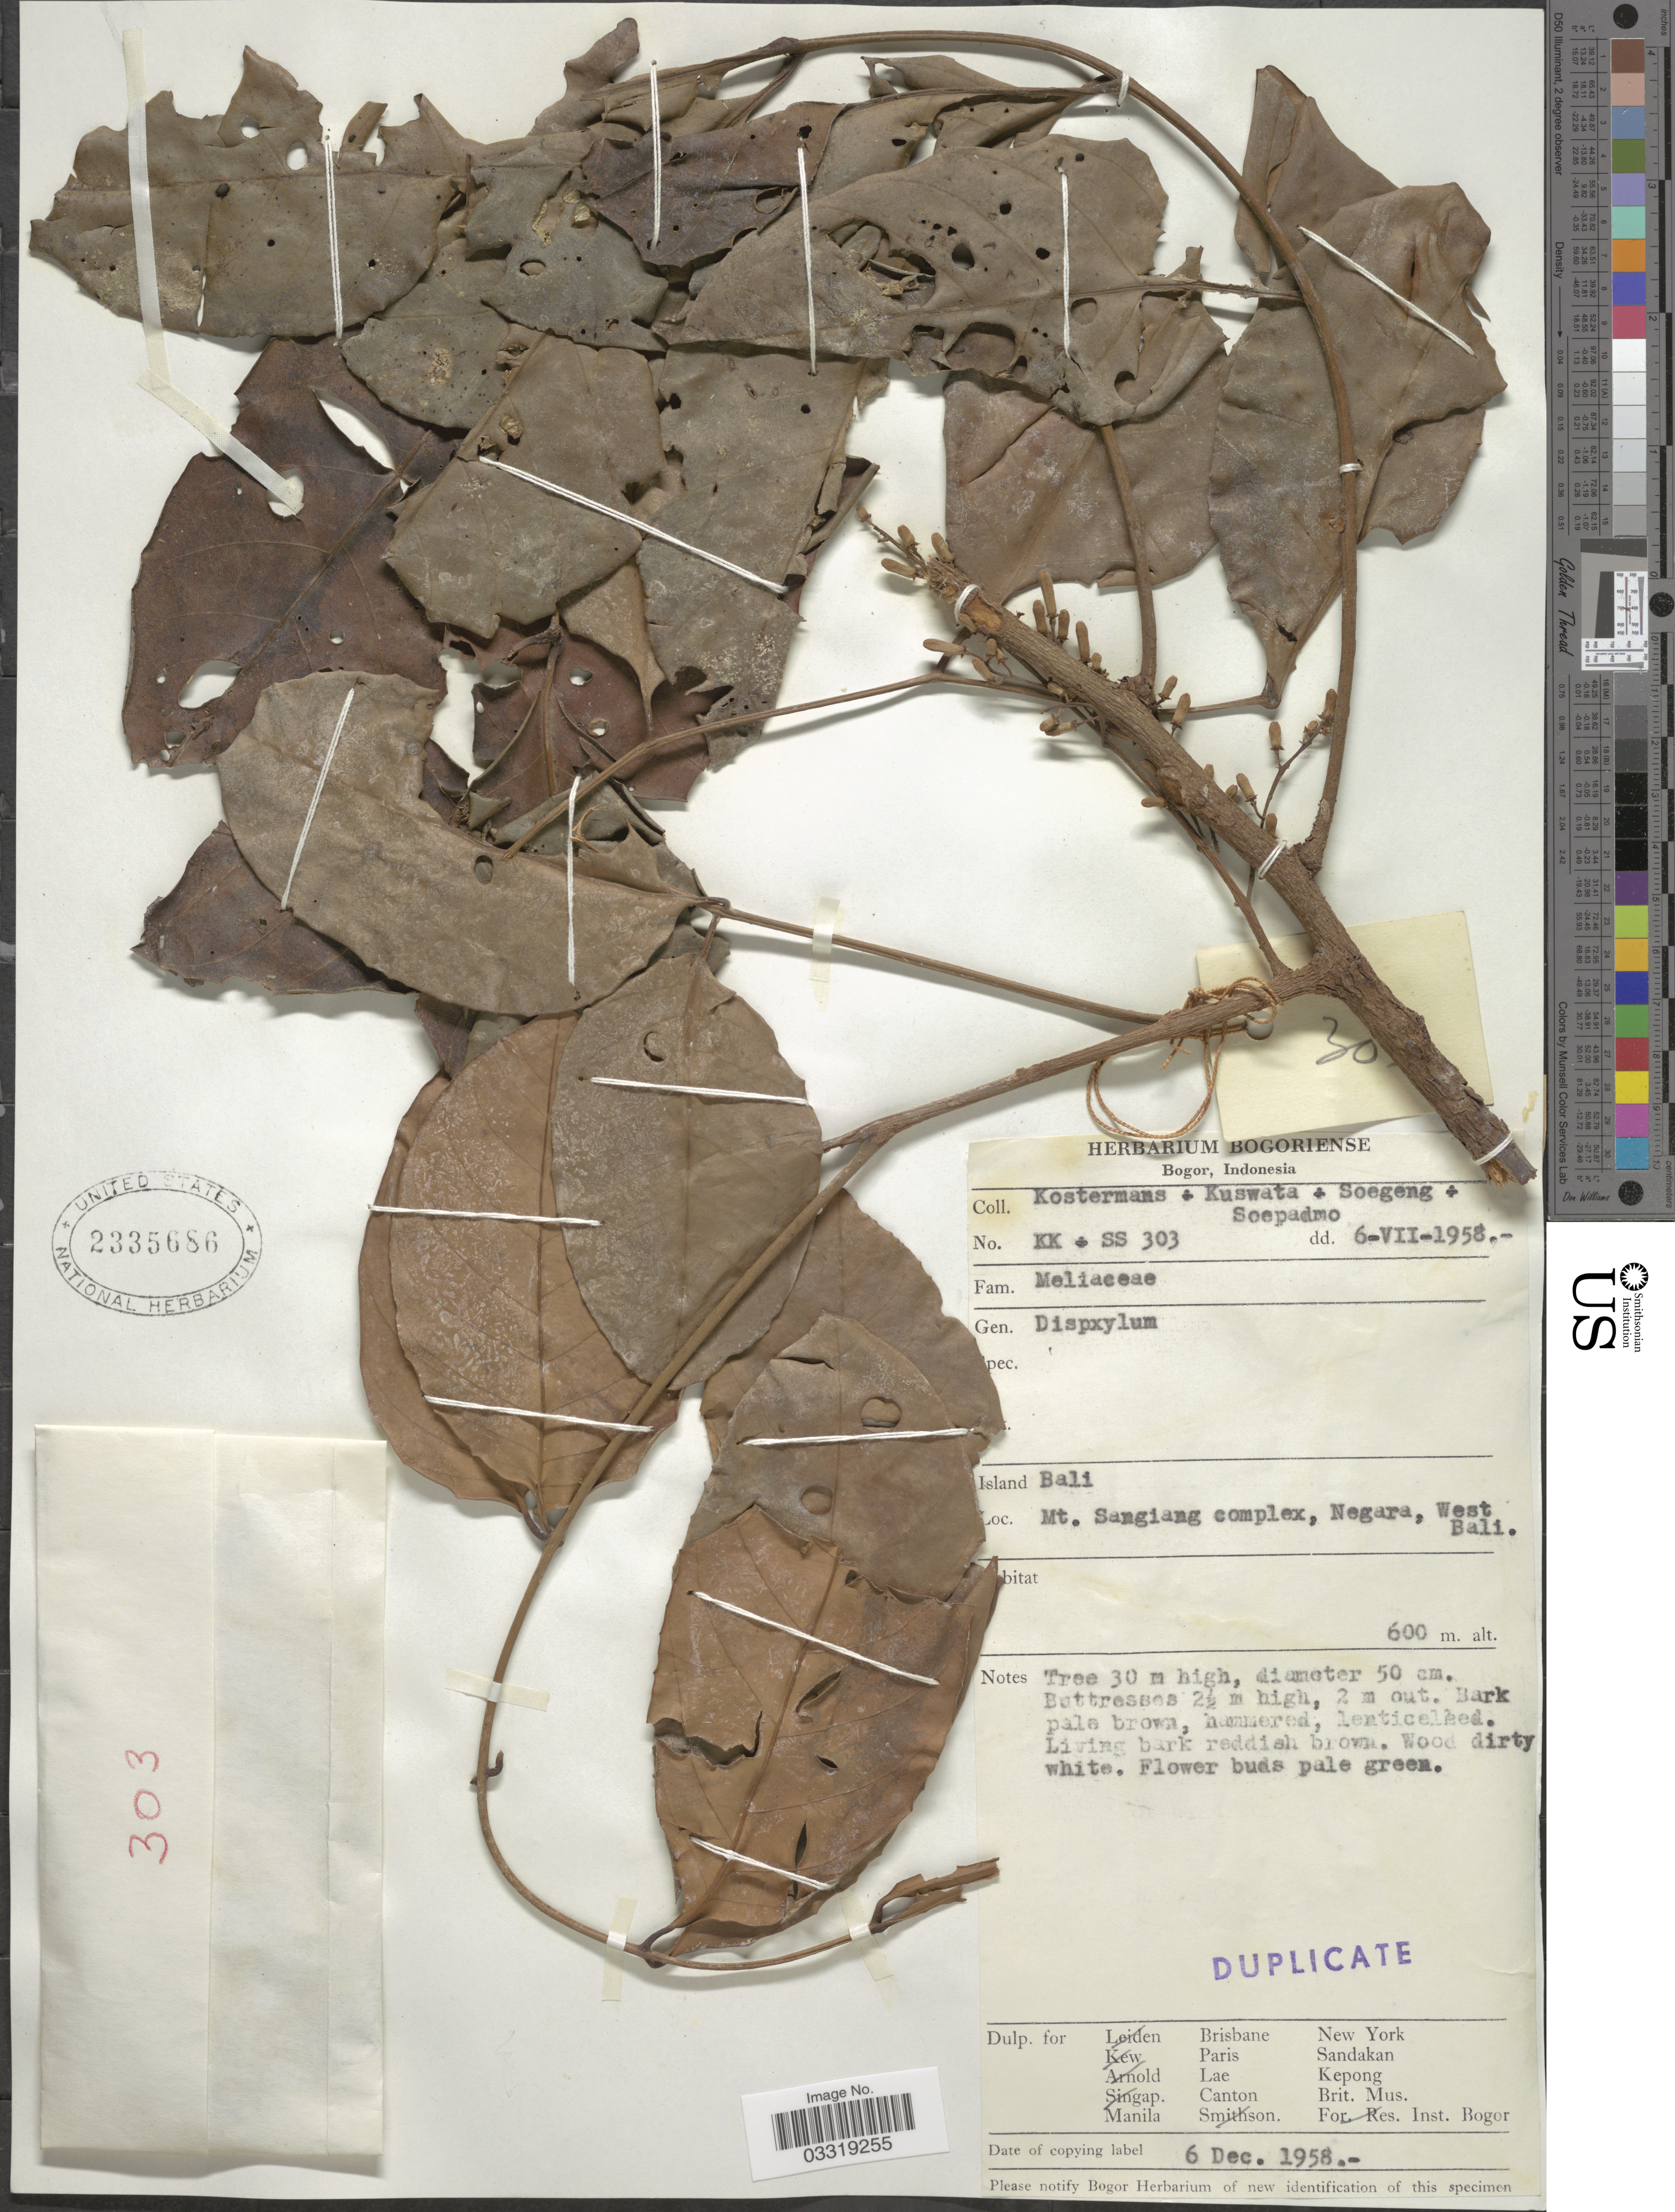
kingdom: Plantae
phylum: Tracheophyta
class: Magnoliopsida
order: Sapindales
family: Meliaceae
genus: Prasoxylon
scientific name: Prasoxylon excelsum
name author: (Spreng.) Mabb.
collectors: Kostermans, -. Kuswata, -. Soegeng & -. Soepadmo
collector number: KK + SS 303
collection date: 1958-07-06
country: Indonesia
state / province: Nusa Tenggara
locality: Island Bali. Mt. Sangiang complex. Negara, West Bali.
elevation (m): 600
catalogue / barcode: US 2335686